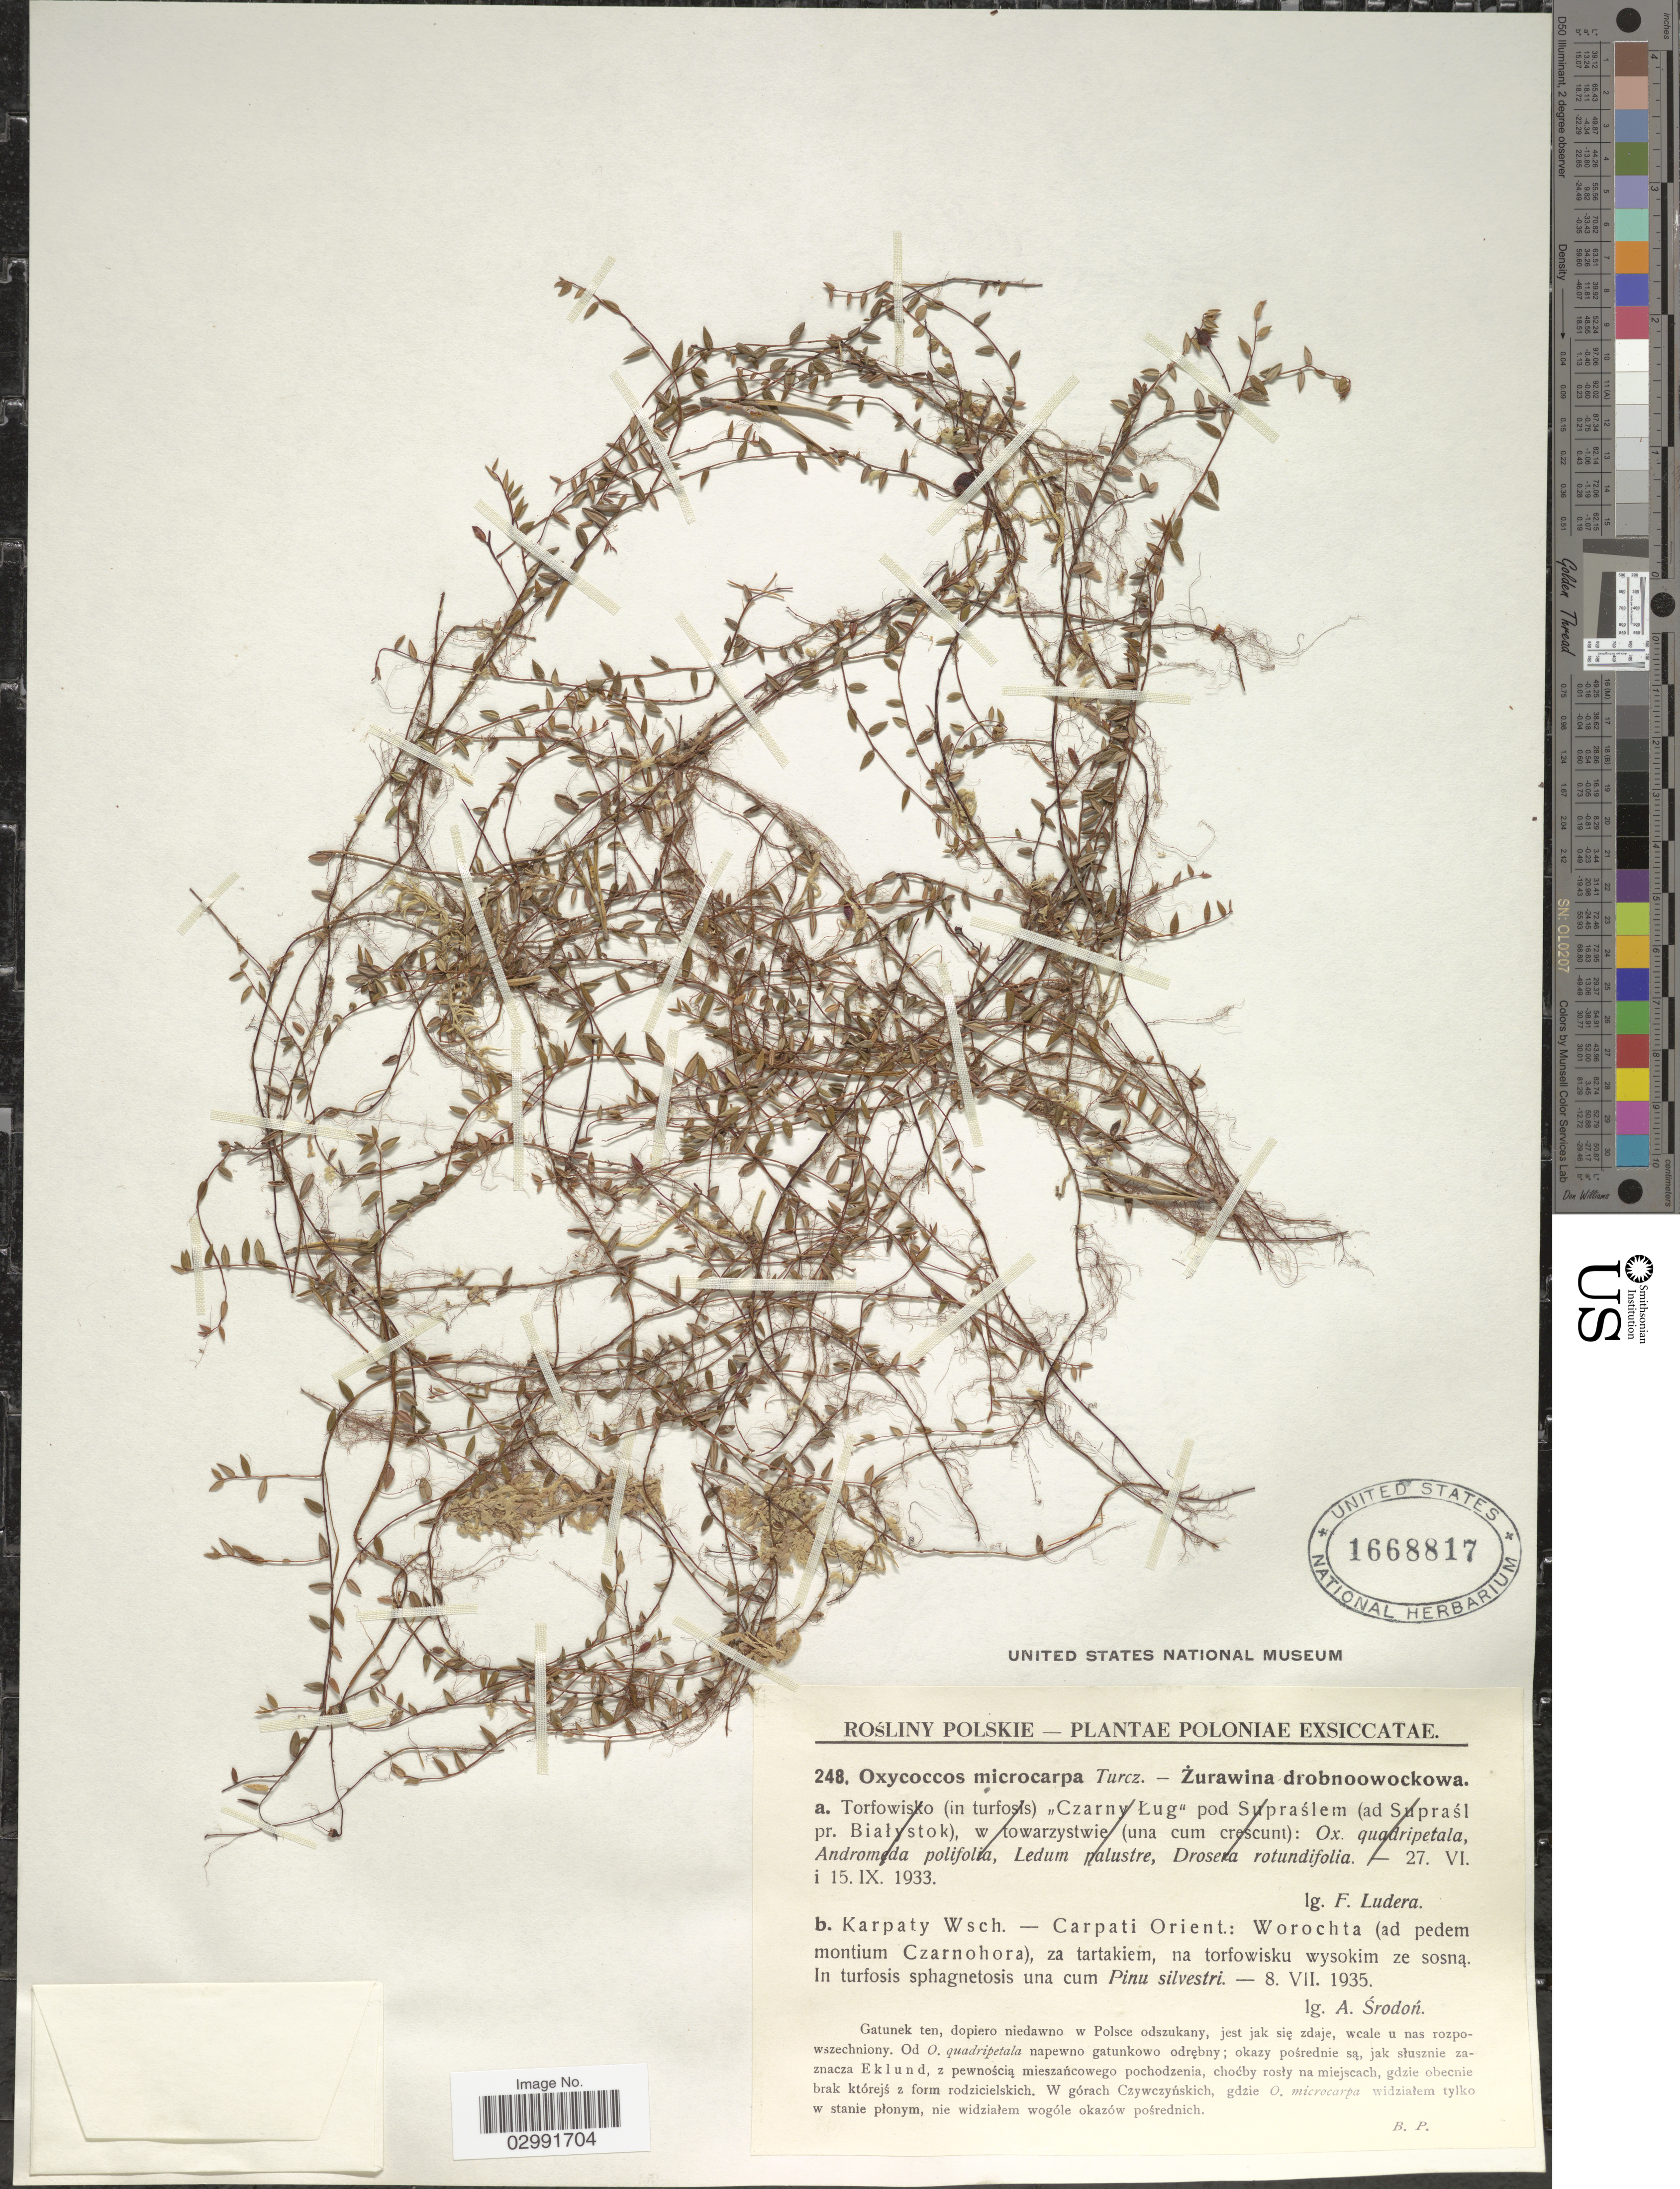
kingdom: Plantae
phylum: Tracheophyta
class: Magnoliopsida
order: Ericales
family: Ericaceae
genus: Vaccinium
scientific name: Vaccinium macrocarpon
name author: Aiton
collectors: A. Srodon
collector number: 248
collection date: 1935-07-08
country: Poland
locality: Karpaty Wsch. - Carpati Orient: Worochta (ad pedem montium Czarnohora), za tartakiem, na torfowisku wysokim ze sosna. In turfosis sphagnetosis una cum Pinu silvestri.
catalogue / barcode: US 1668817